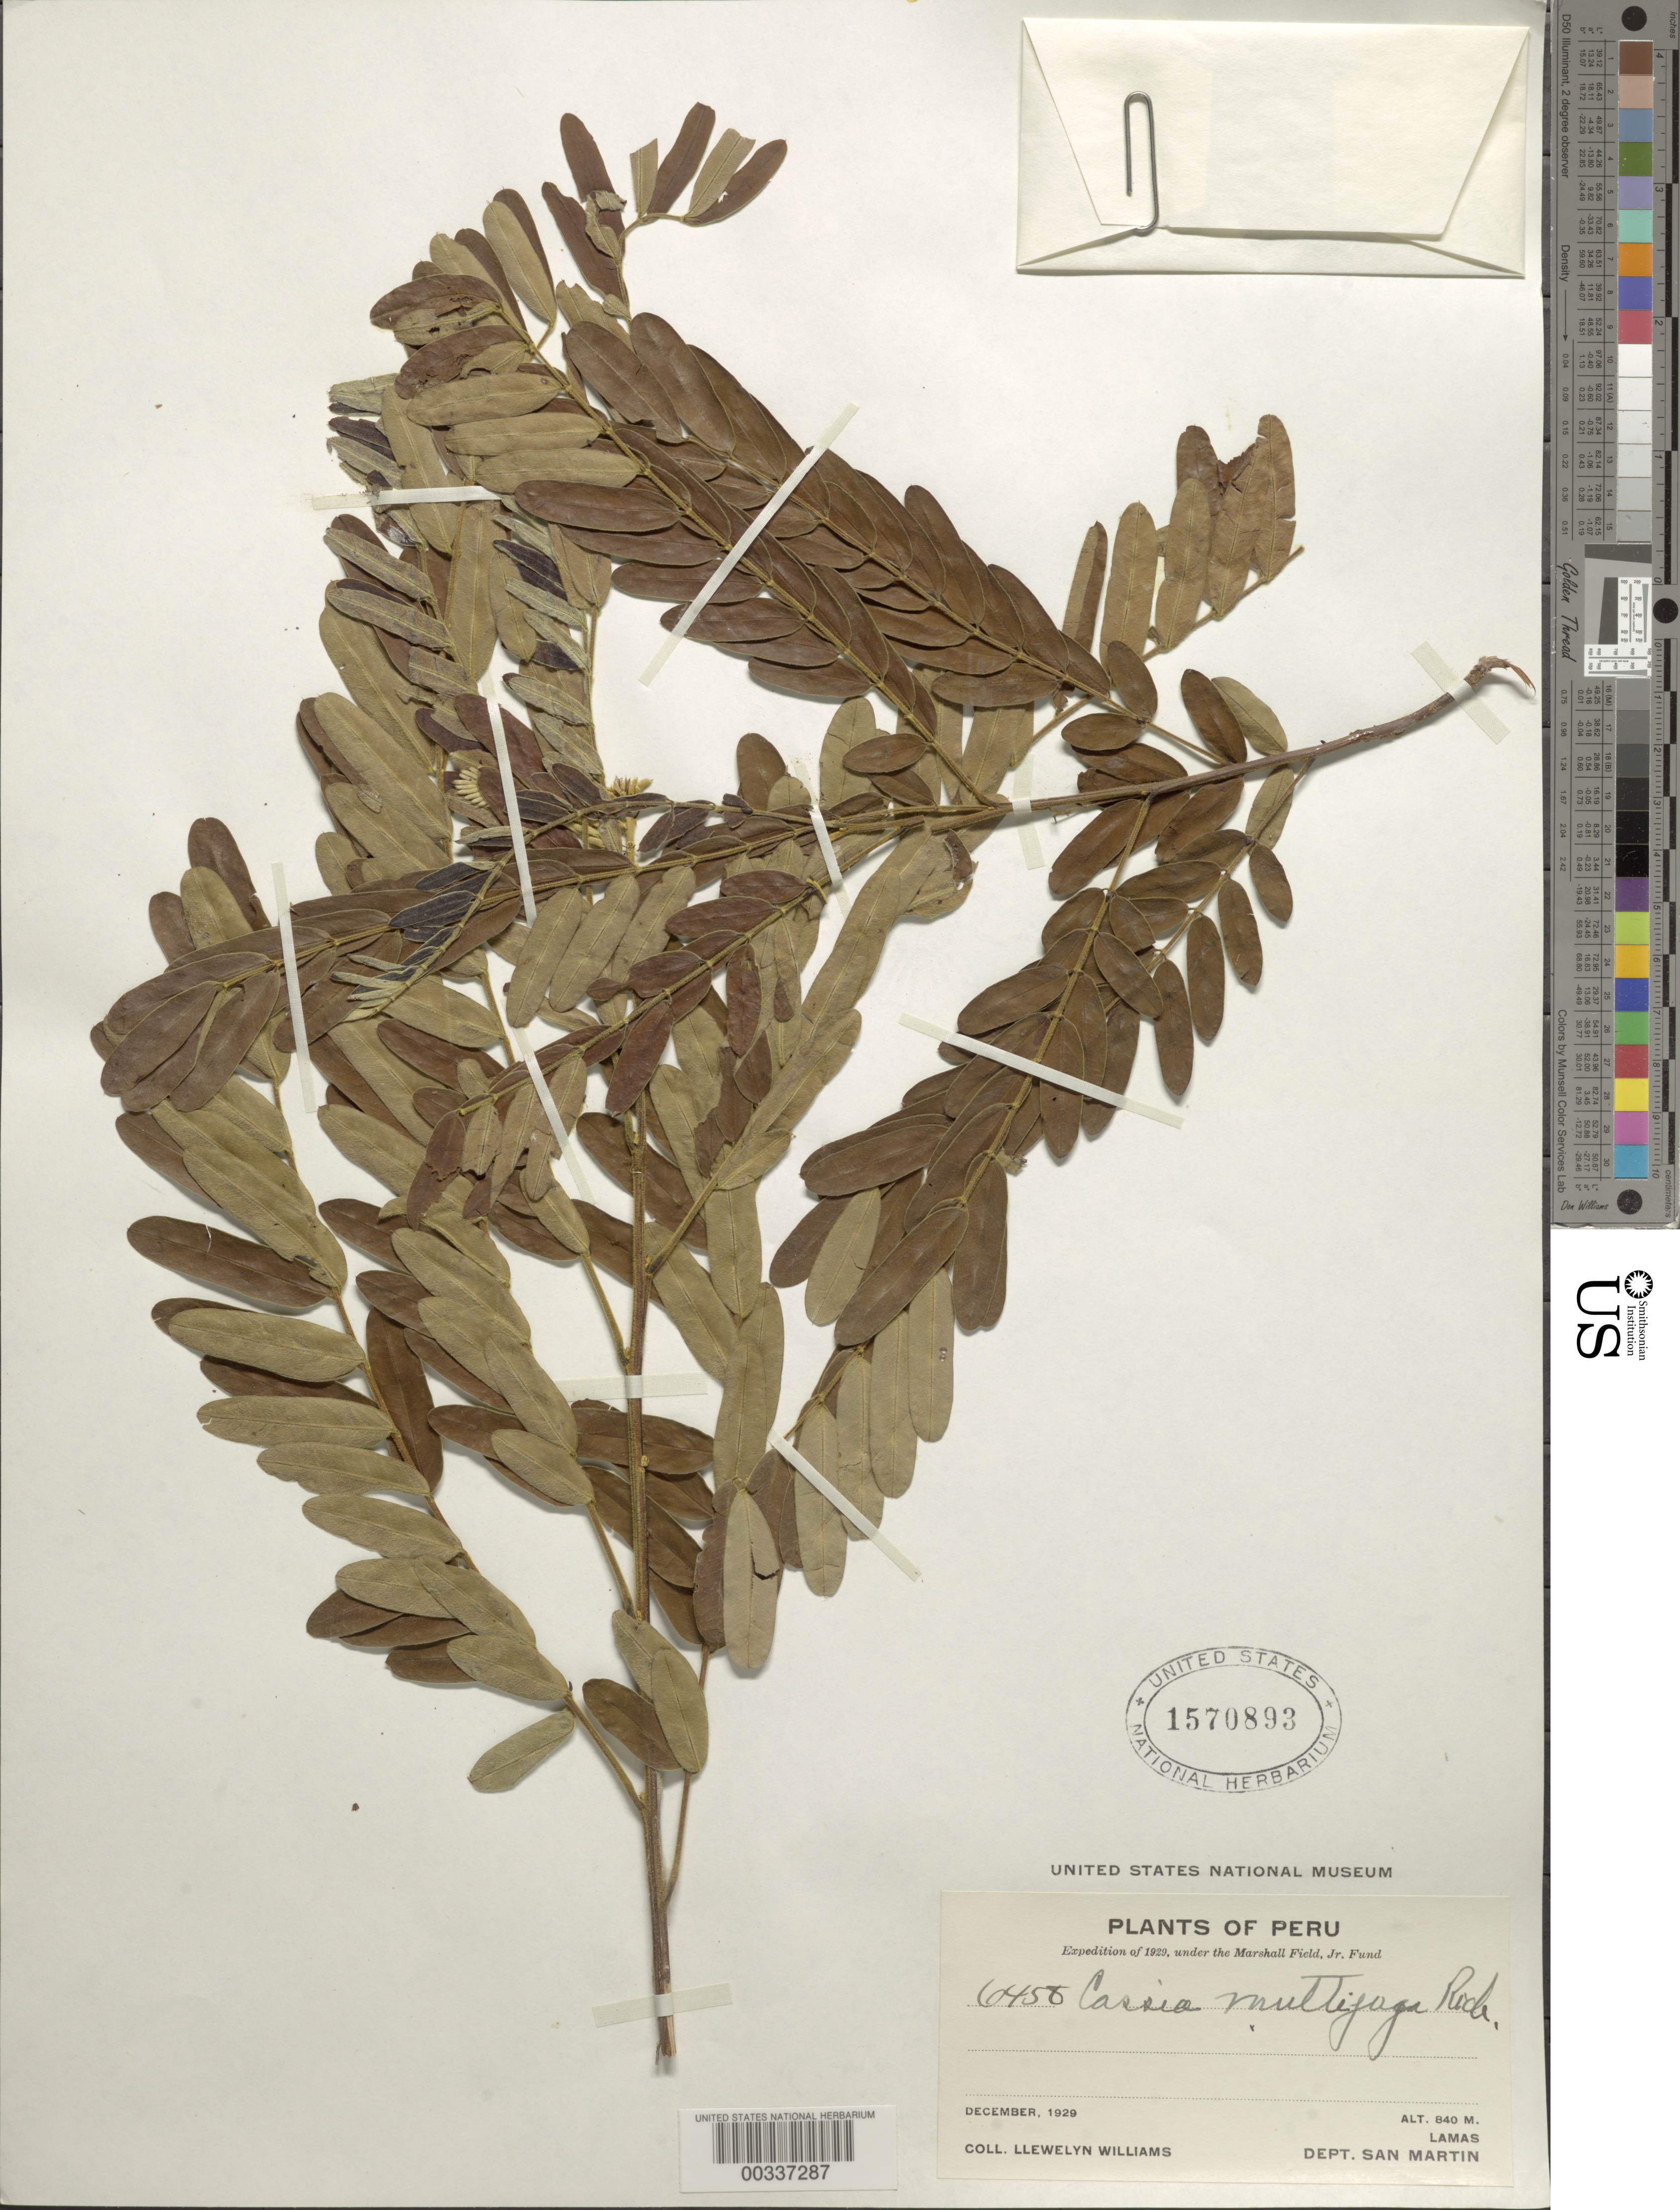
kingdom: Plantae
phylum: Tracheophyta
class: Magnoliopsida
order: Fabales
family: Fabaceae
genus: Senna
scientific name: Senna multijuga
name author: (Rich.) H.S. Irwin & Barneby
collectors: Ll. Williams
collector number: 6458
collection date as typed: Dec 1929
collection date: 1929-12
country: Peru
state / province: San Martín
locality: Lamas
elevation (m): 840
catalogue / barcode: US 1570893